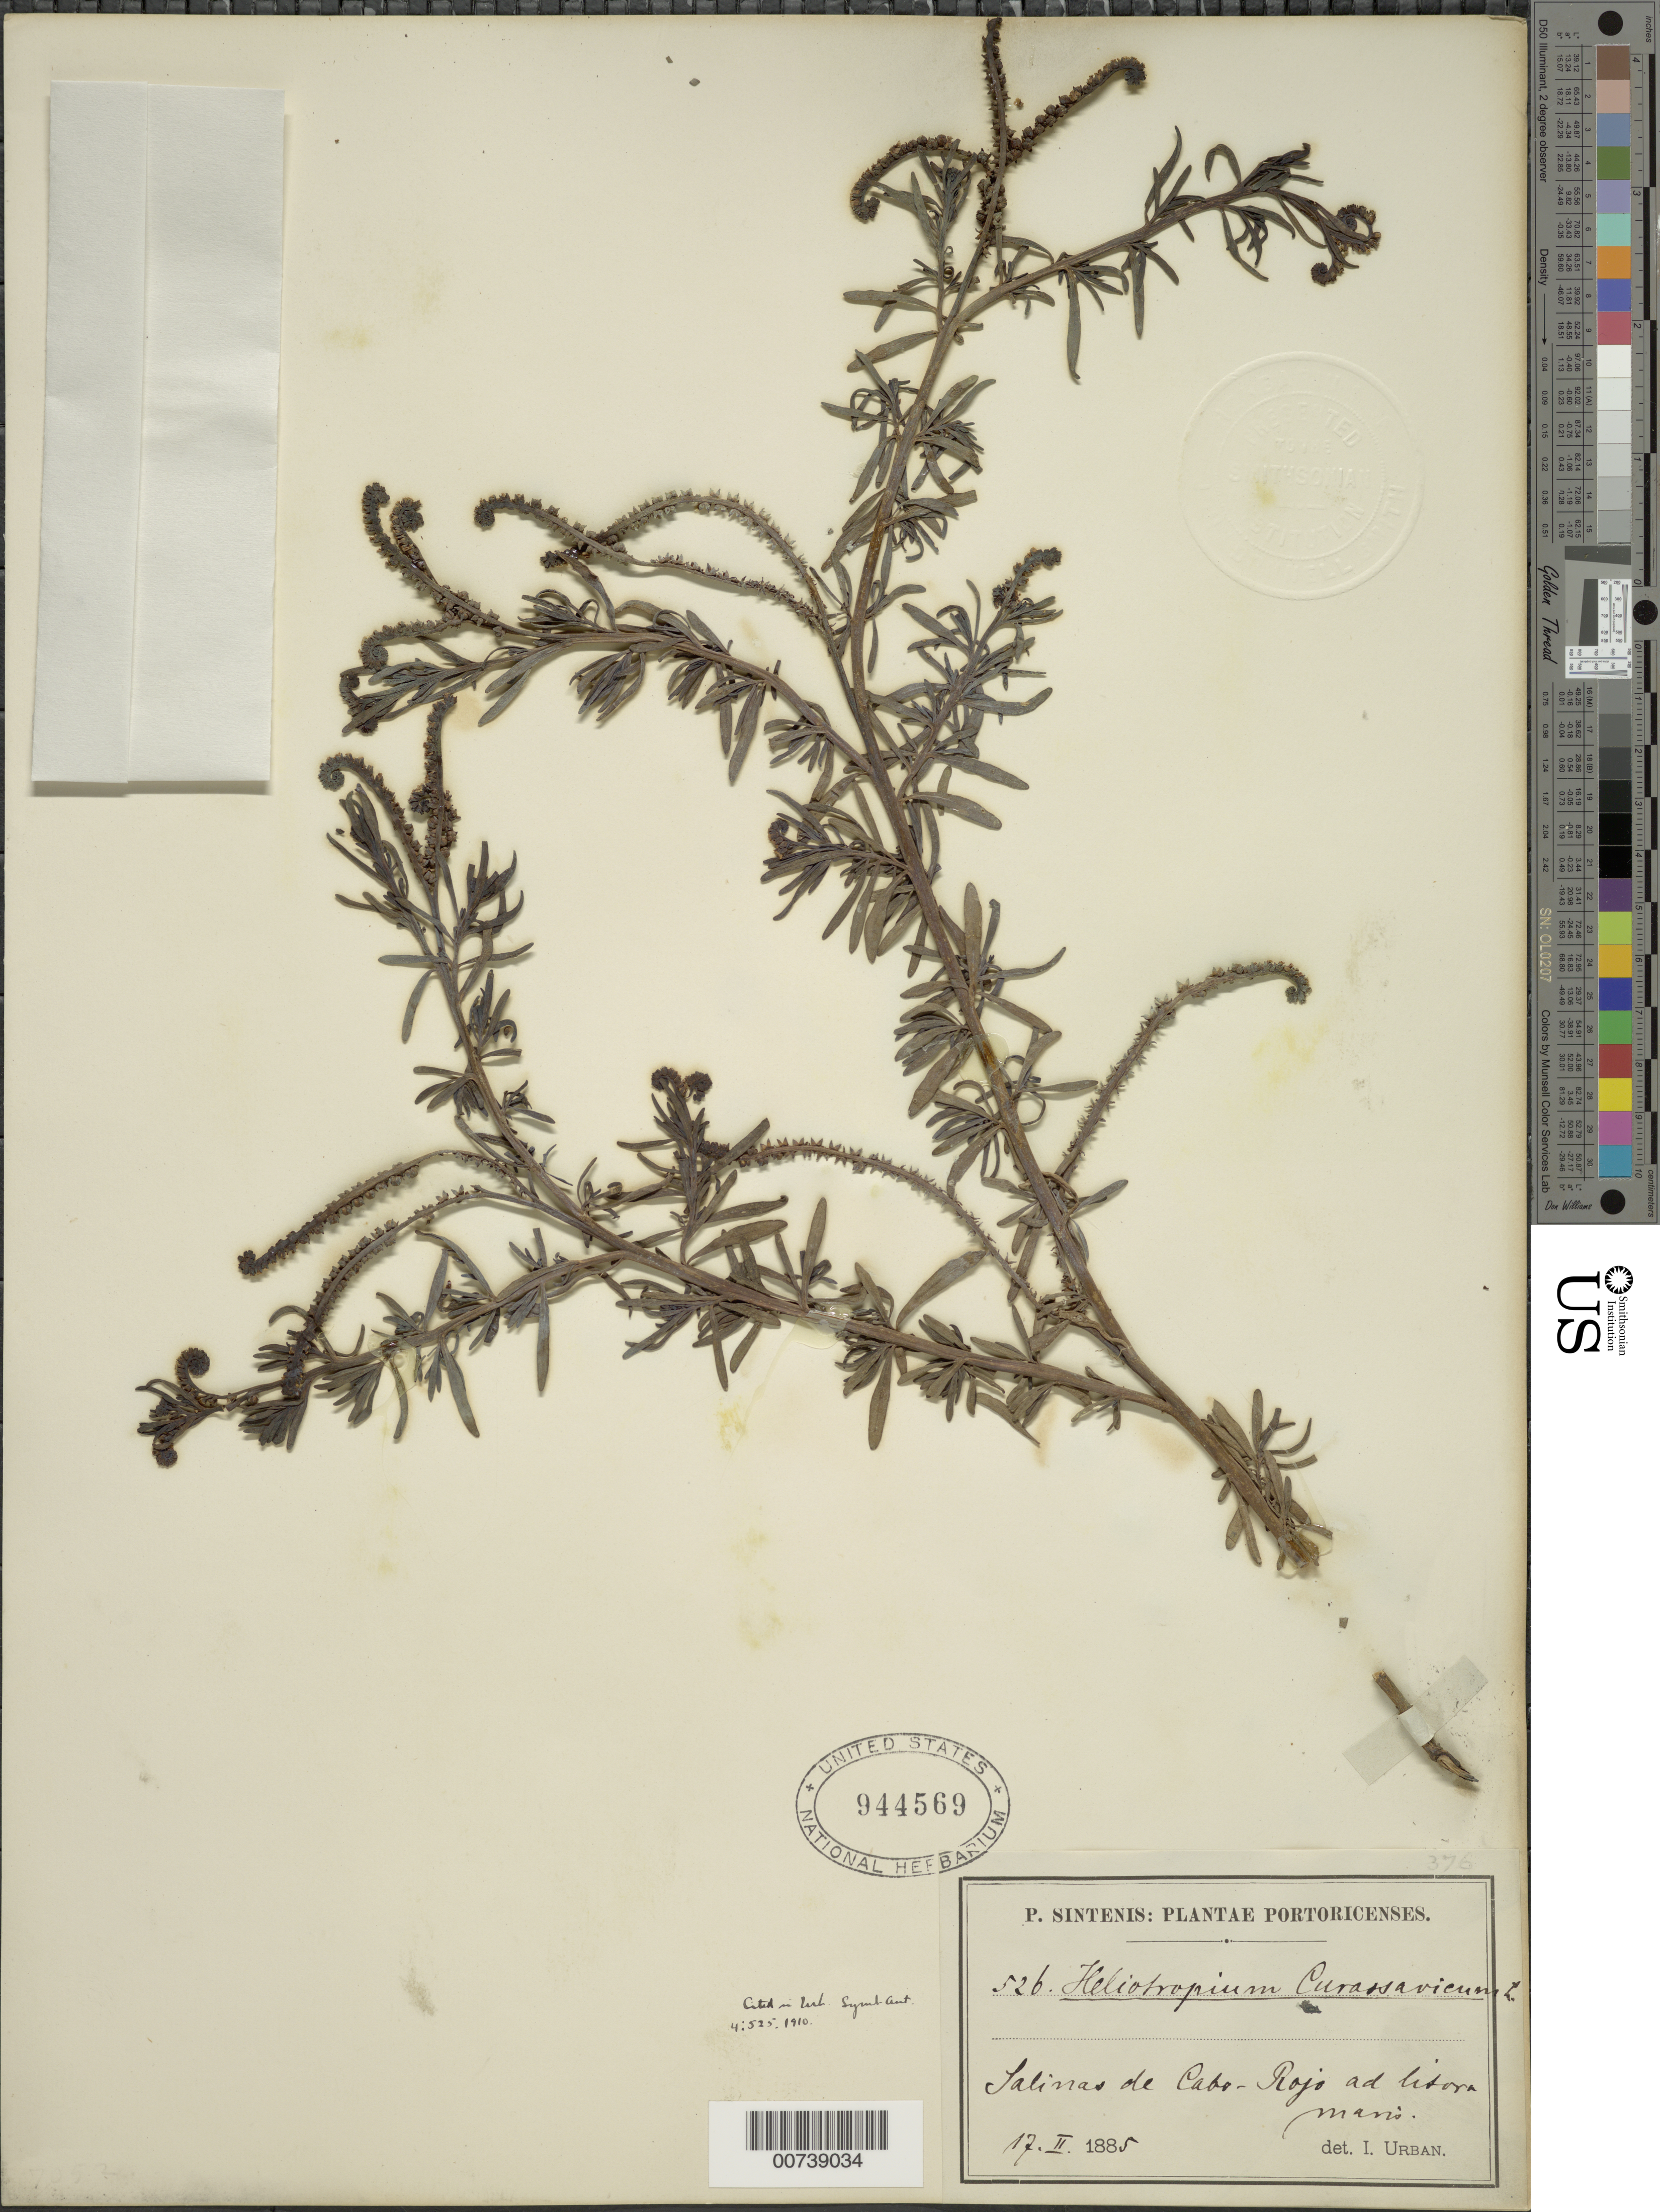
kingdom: Plantae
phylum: Tracheophyta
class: Magnoliopsida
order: Boraginales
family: Heliotropiaceae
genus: Heliotropium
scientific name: Heliotropium curassavicum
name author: L.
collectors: P. Sintenis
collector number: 526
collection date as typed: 17 Feb 1885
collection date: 1885-02-17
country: Puerto Rico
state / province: Cabo Rojo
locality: Salinas de Cabo Rojo ad litora maris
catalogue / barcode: US 944569